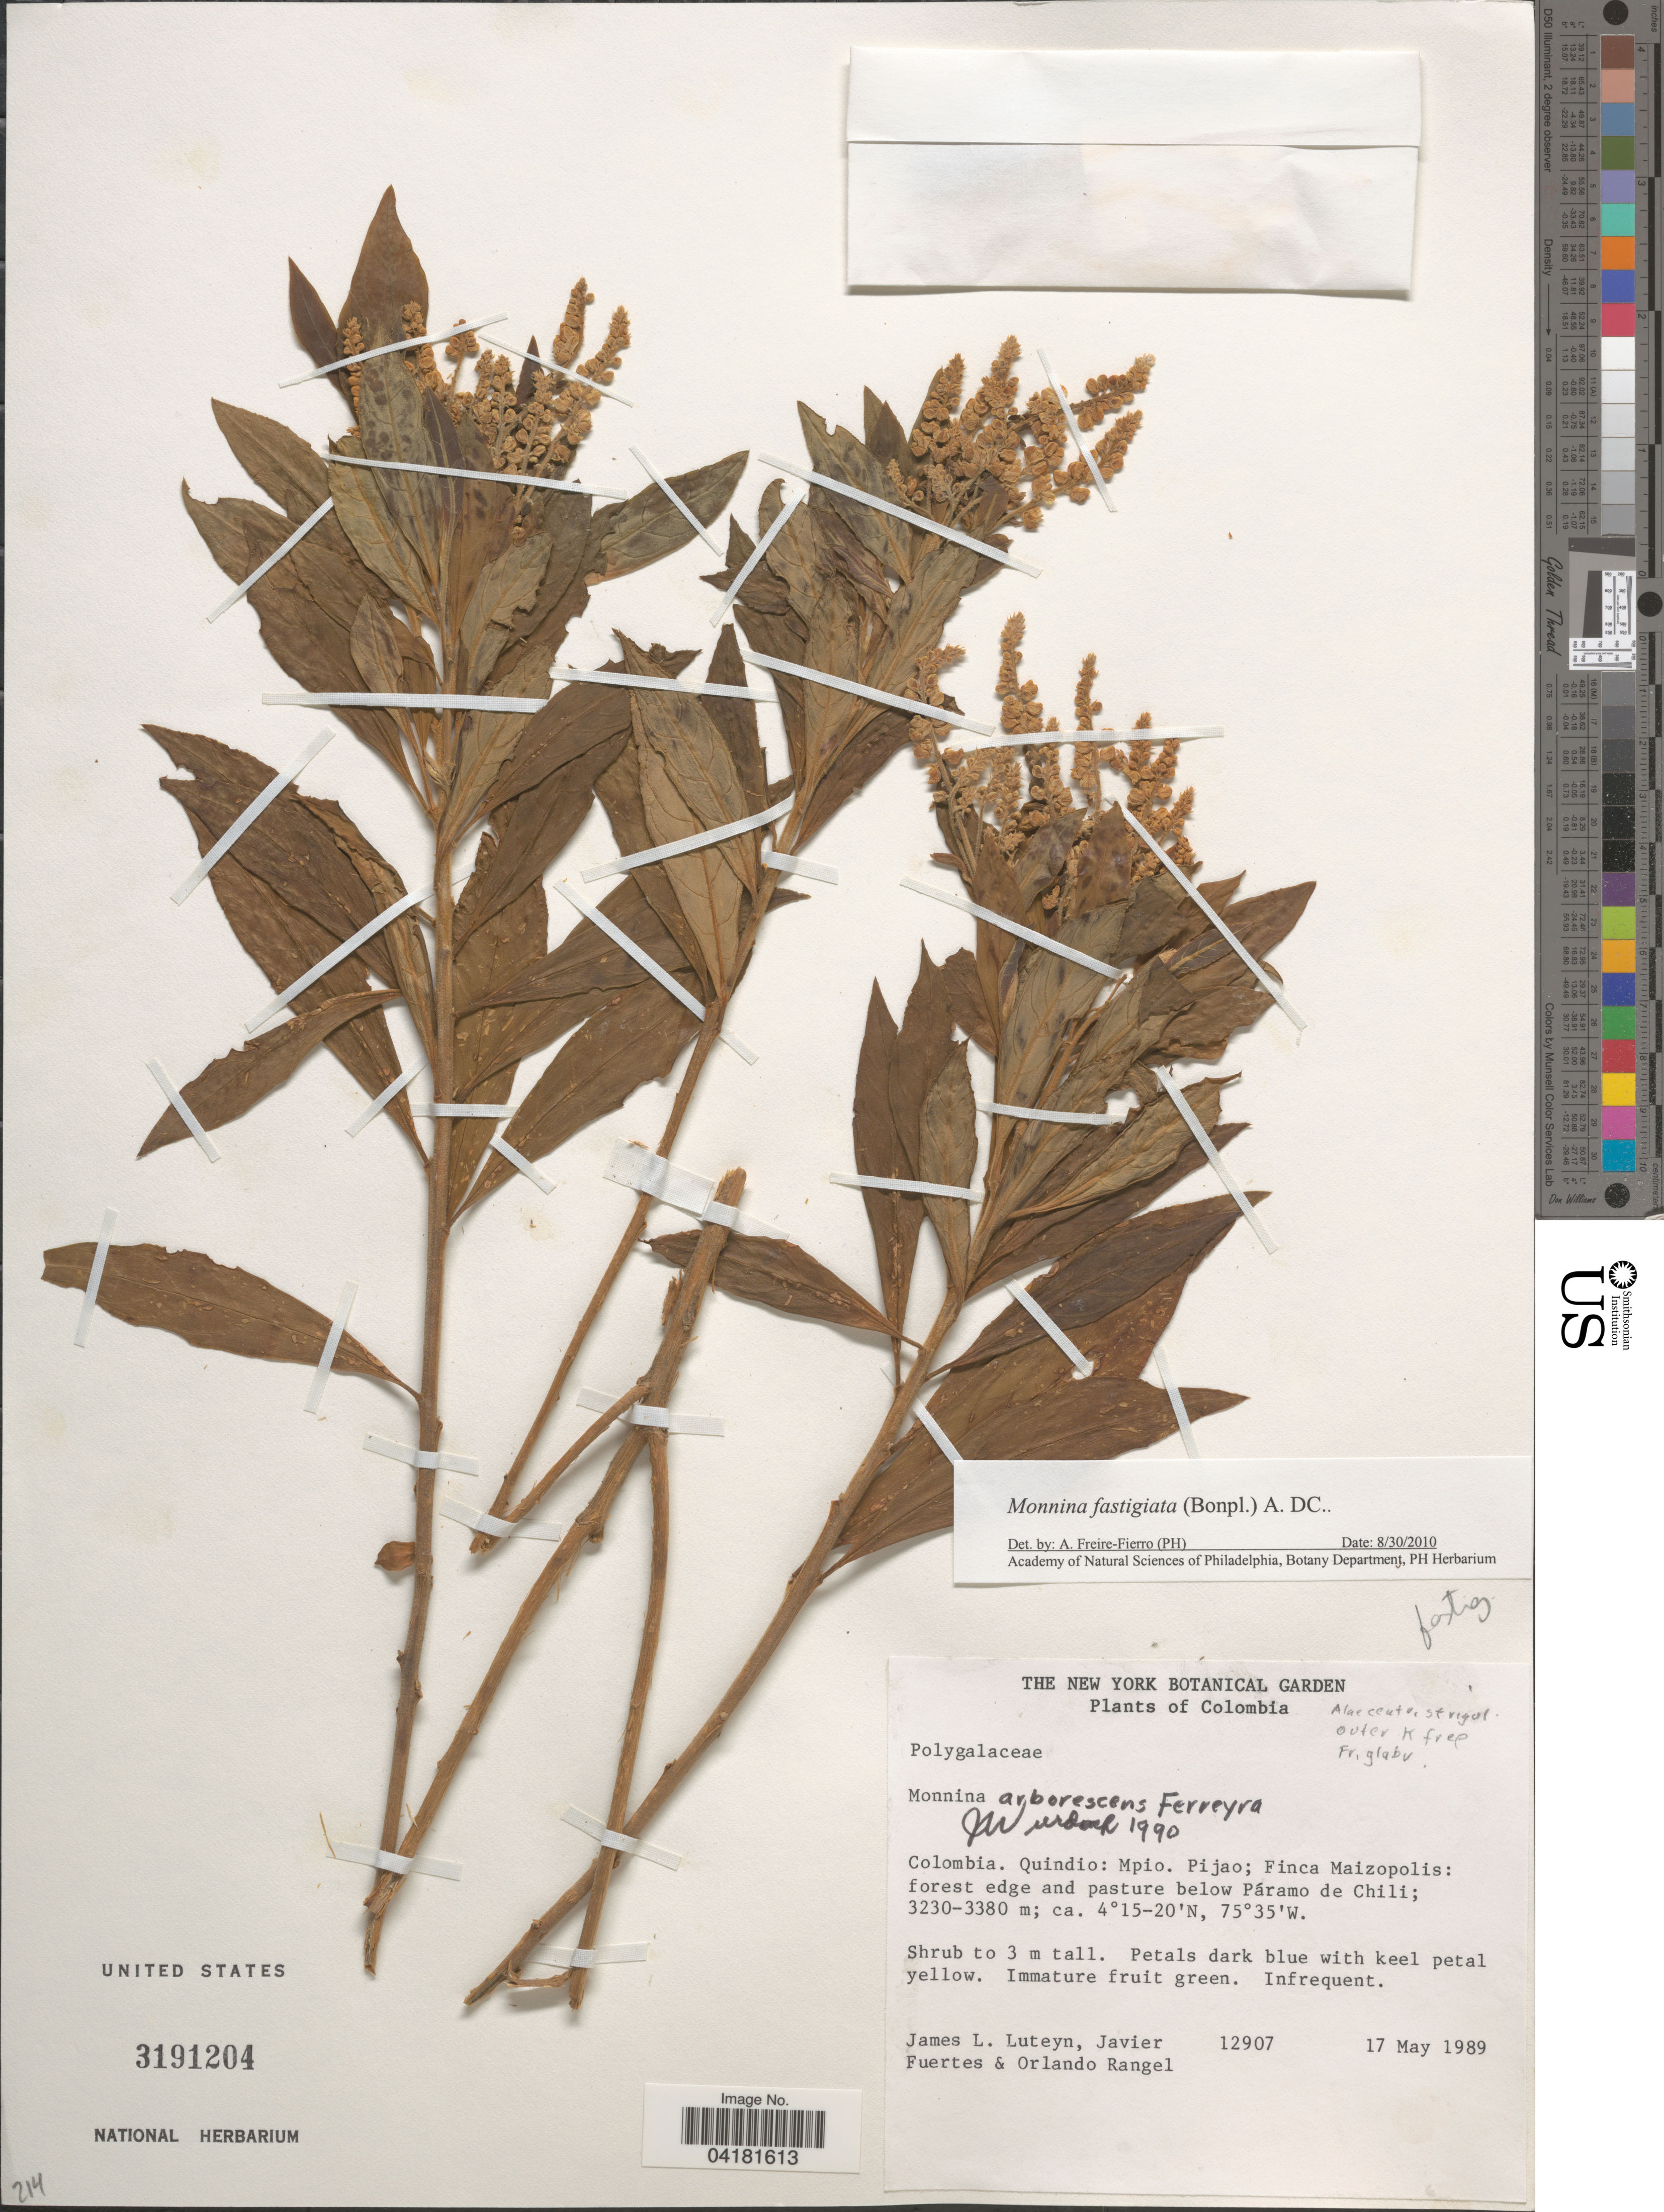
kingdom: Plantae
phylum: Tracheophyta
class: Magnoliopsida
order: Fabales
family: Polygalaceae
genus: Monnina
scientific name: Monnina fastigiata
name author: (Bonpl.) DC.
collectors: J. Luteyn, J. Fuertes & O. Rangel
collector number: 12907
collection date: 1989-05-17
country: Colombia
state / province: Quindío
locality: Mpio. Pijao; Finca Maizopolis: forest edge and pasture below Páramo de Chili.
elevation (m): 3230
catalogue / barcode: US 3191204